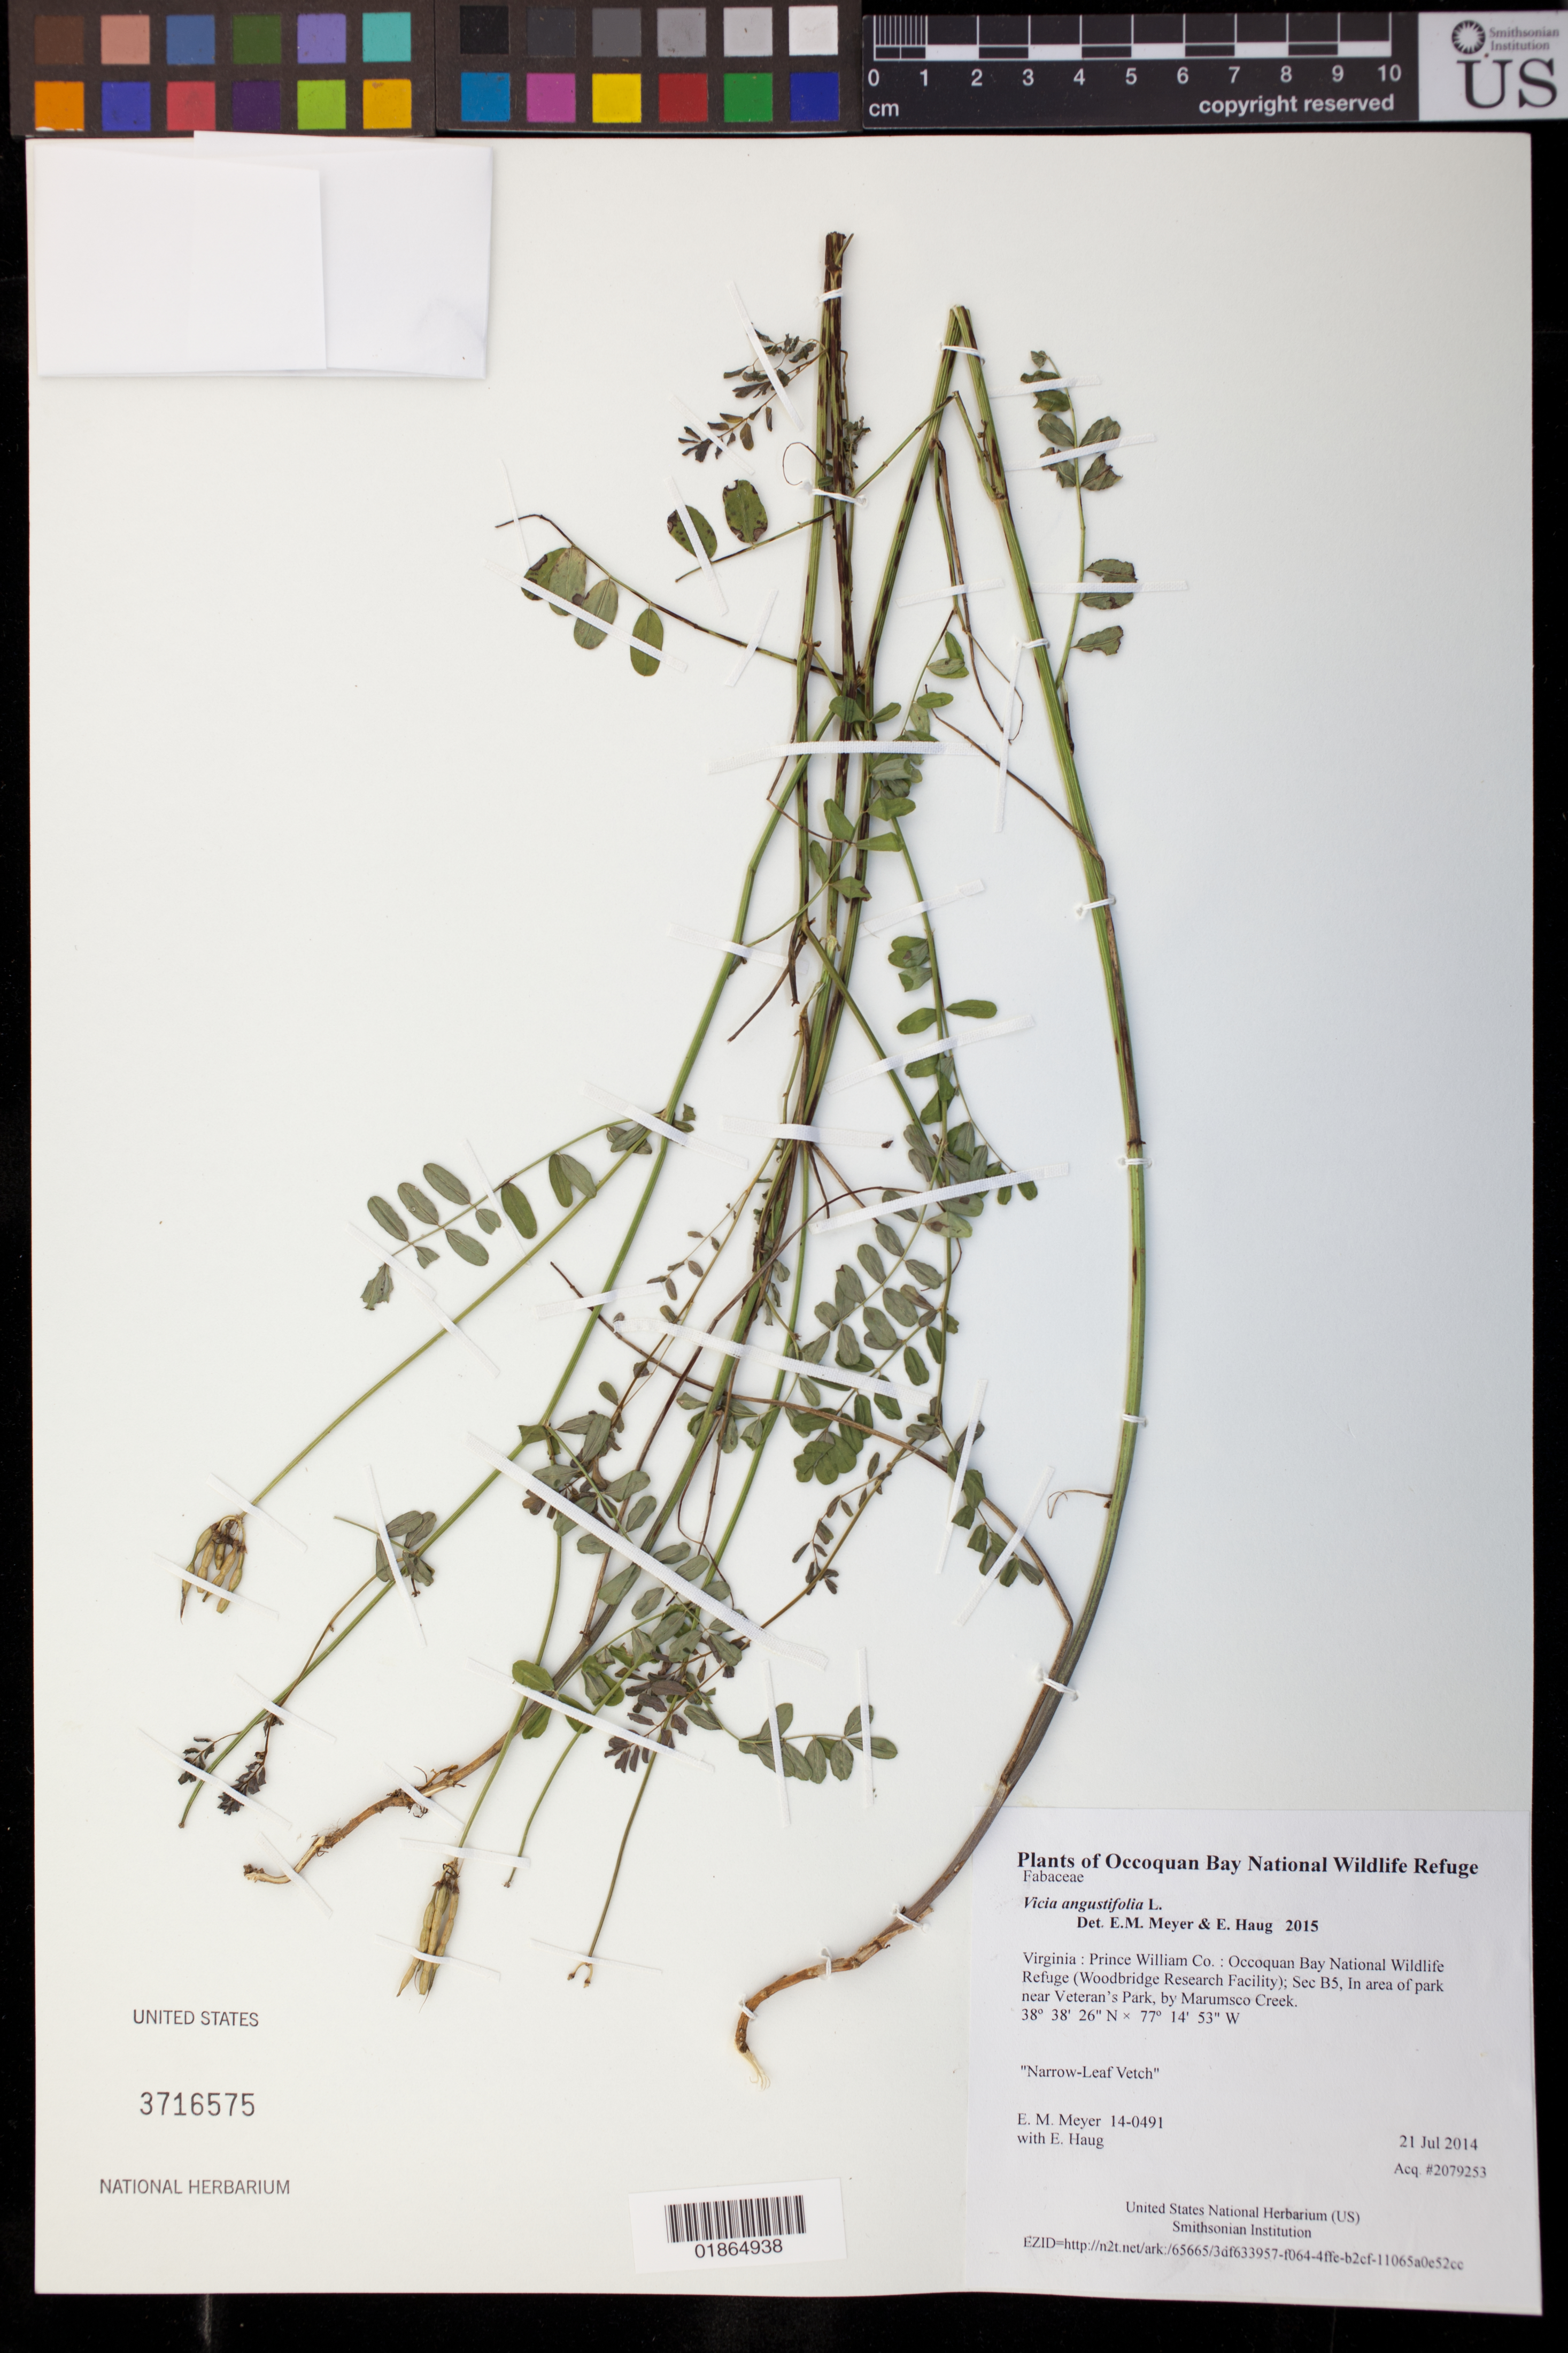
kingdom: Plantae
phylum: Tracheophyta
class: Magnoliopsida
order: Fabales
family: Fabaceae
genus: Vicia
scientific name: Vicia angustifolia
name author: L.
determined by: Meyer, E. M.; Haug, E.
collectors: E. M. Meyer & E. Haug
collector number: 14-0491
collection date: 2014-07-21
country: United States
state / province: Virginia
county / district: Prince William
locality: Occoquan Bay National Wildlife Refuge (Woodbridge Research Facility); Sec B5, In area of park near Veteran's Park, by Marumsco Creek.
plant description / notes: Narrow-Leaf Vetch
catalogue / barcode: US 3716575